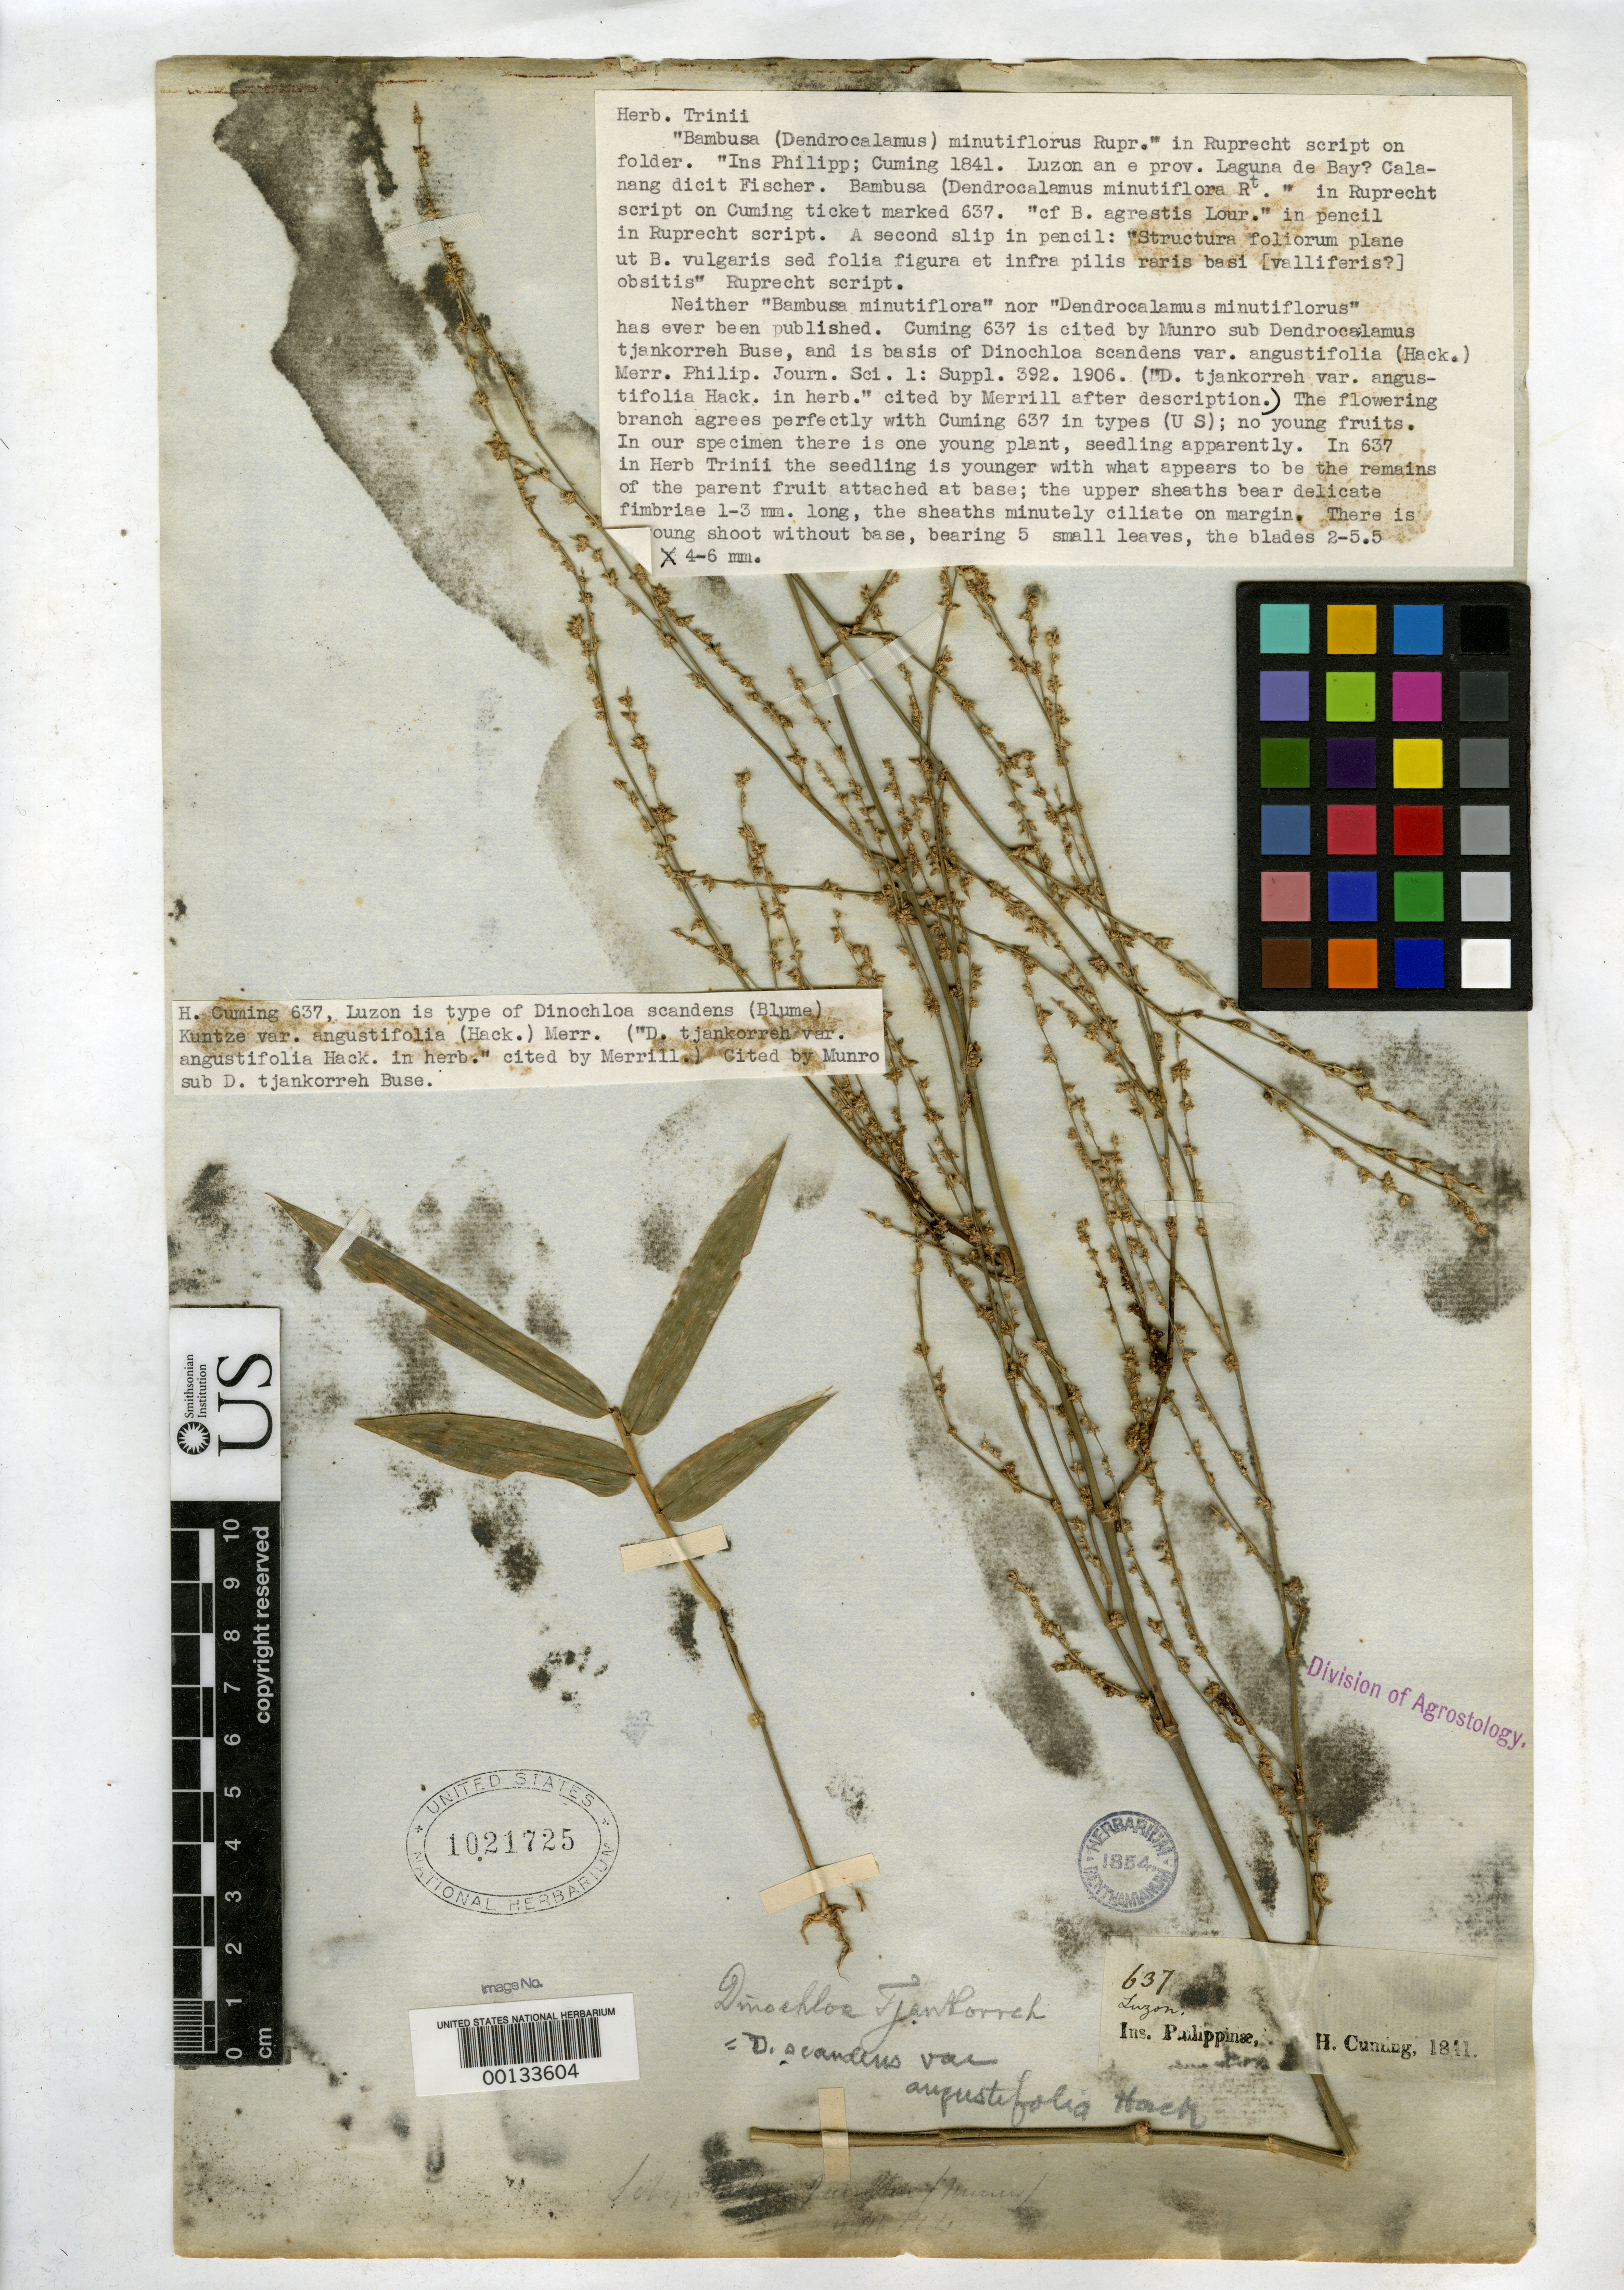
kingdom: Plantae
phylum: Tracheophyta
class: Liliopsida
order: Poales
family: Poaceae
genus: Dinochloa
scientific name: Dinochloa scandens var. angustifolia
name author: Hack. ex Merr.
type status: Type Fragment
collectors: H. Cuming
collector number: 637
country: Philippines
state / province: Cagayan Valley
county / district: Batanes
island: Luzon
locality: Lamao.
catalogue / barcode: US 1021725